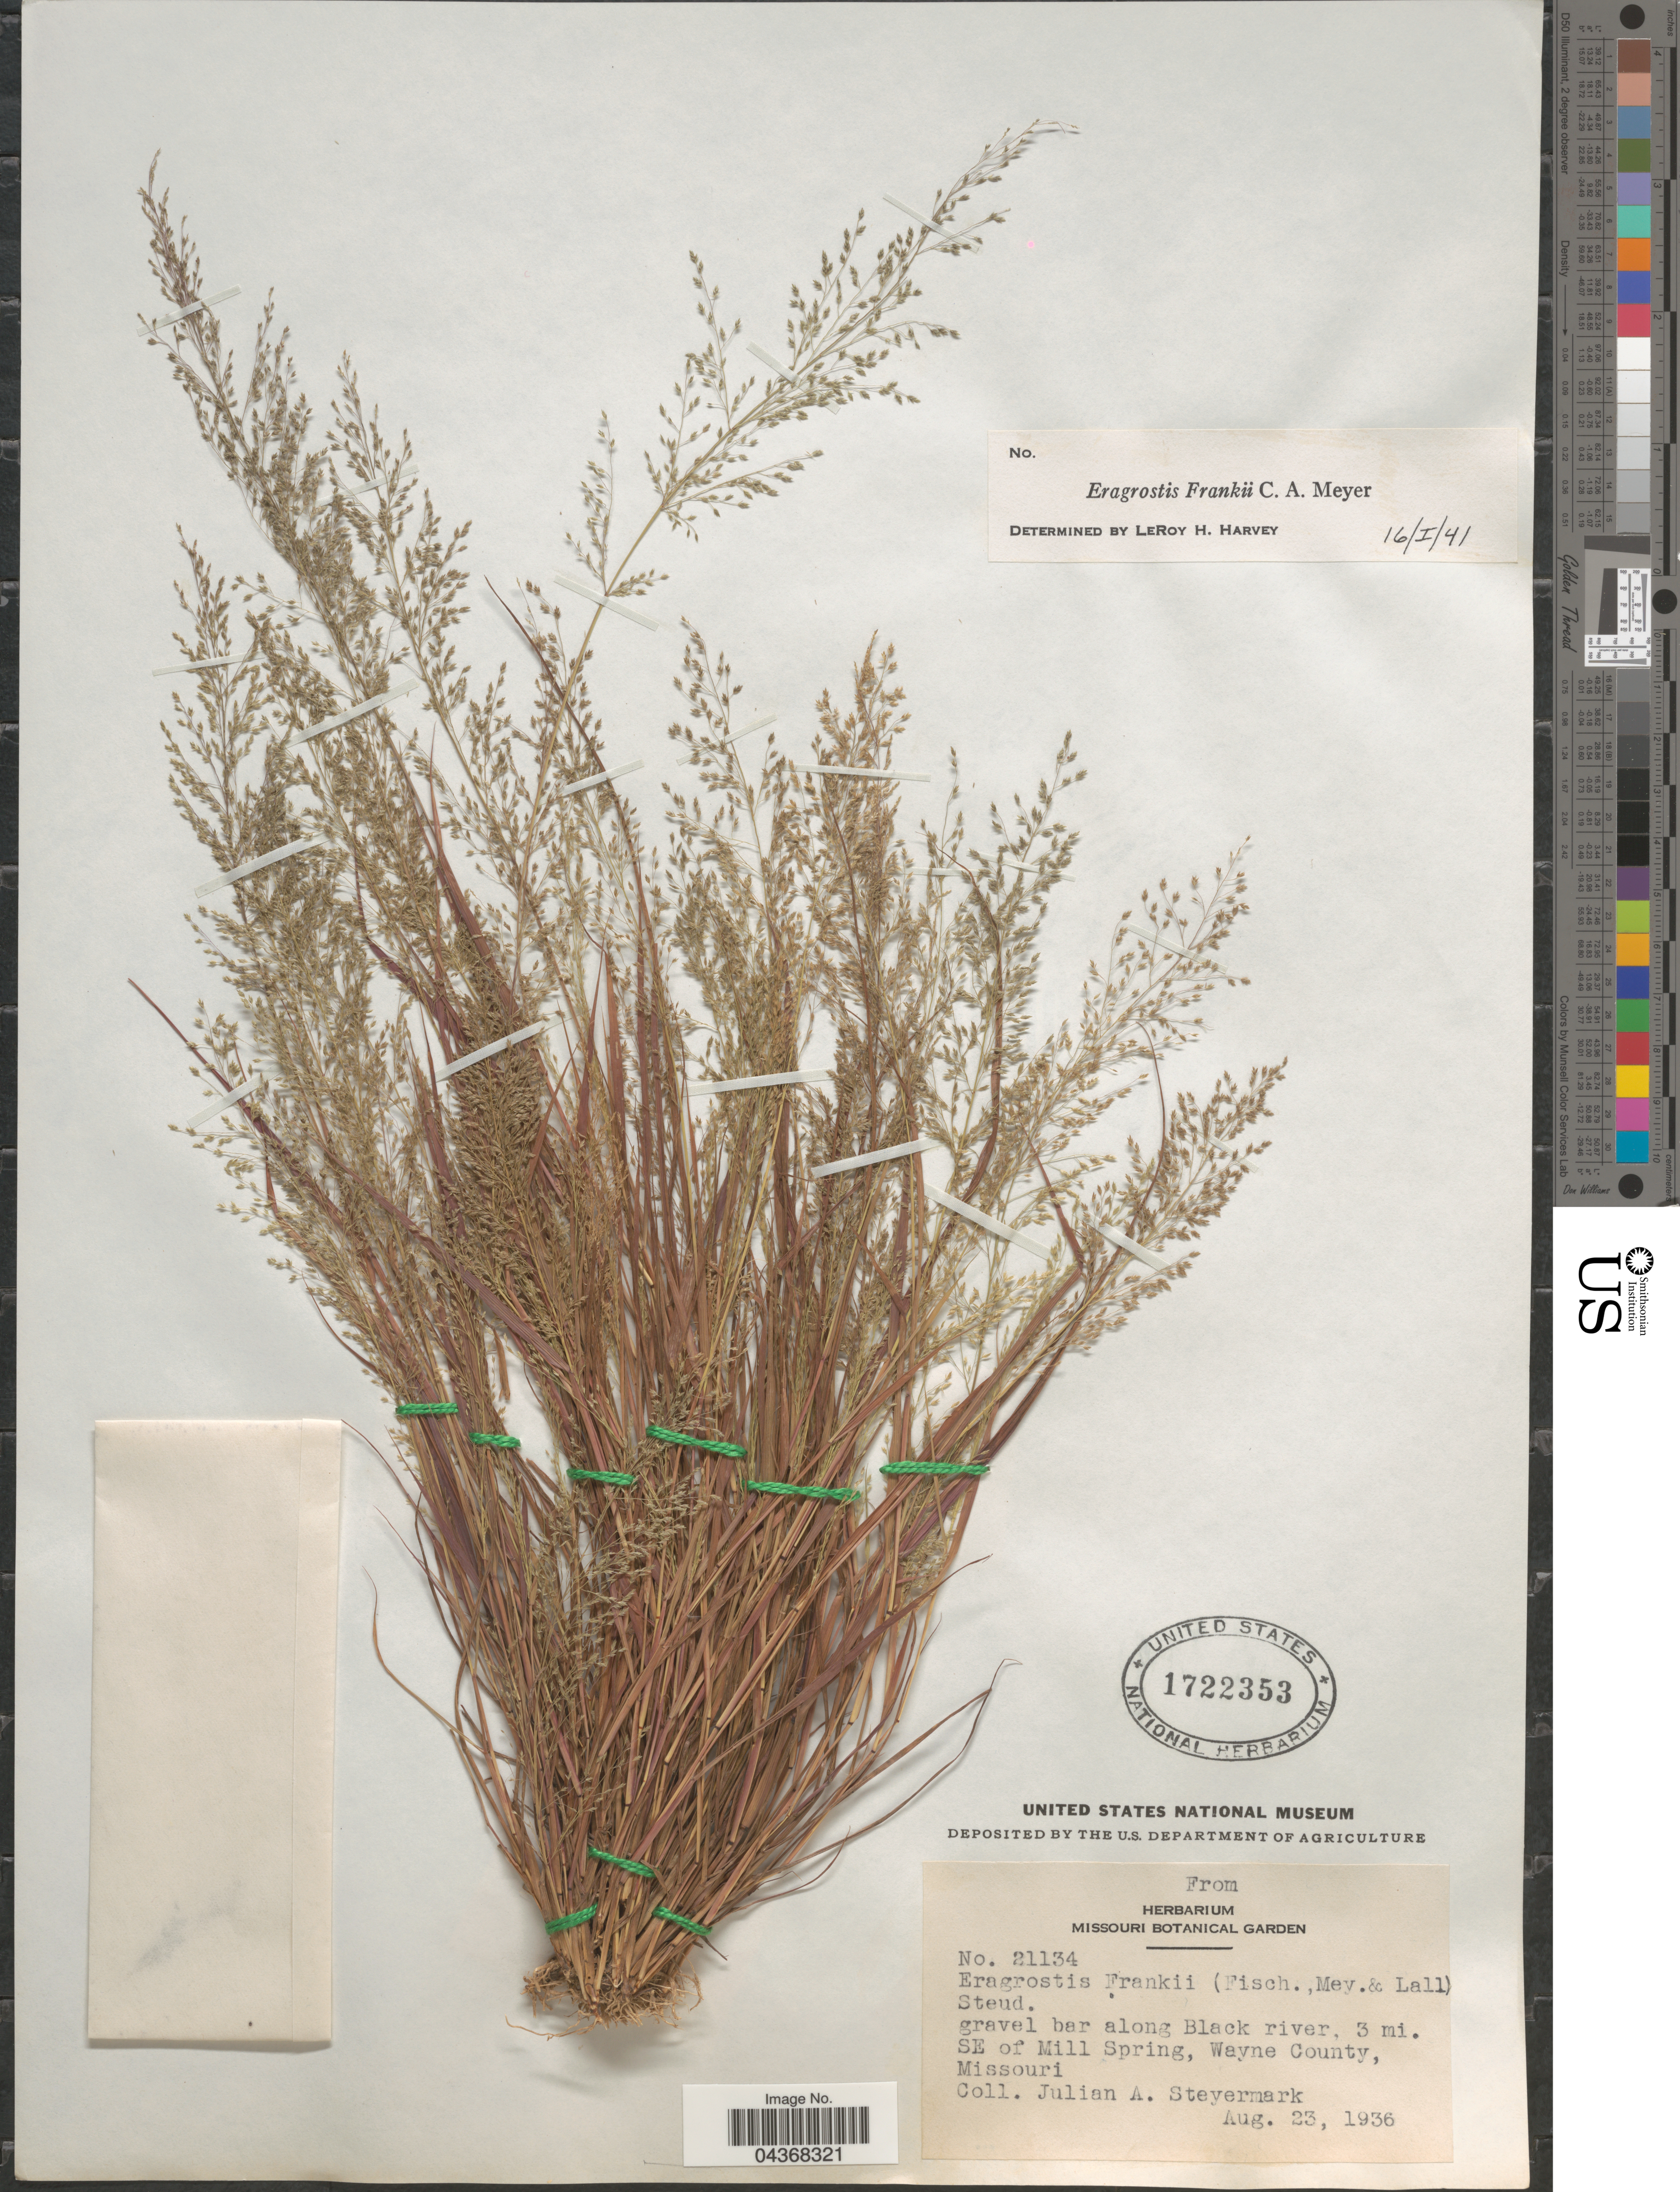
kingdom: Plantae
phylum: Tracheophyta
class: Liliopsida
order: Poales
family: Poaceae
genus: Eragrostis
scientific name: Eragrostis frankii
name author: C.A. Mey. ex Steud.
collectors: J. Steyermark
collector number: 21134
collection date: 1936-08-23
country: United States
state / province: Missouri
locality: Gravel bar along Black river, 3 mi. SE of Mill Spring, Wayne County.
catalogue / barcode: US 1722353